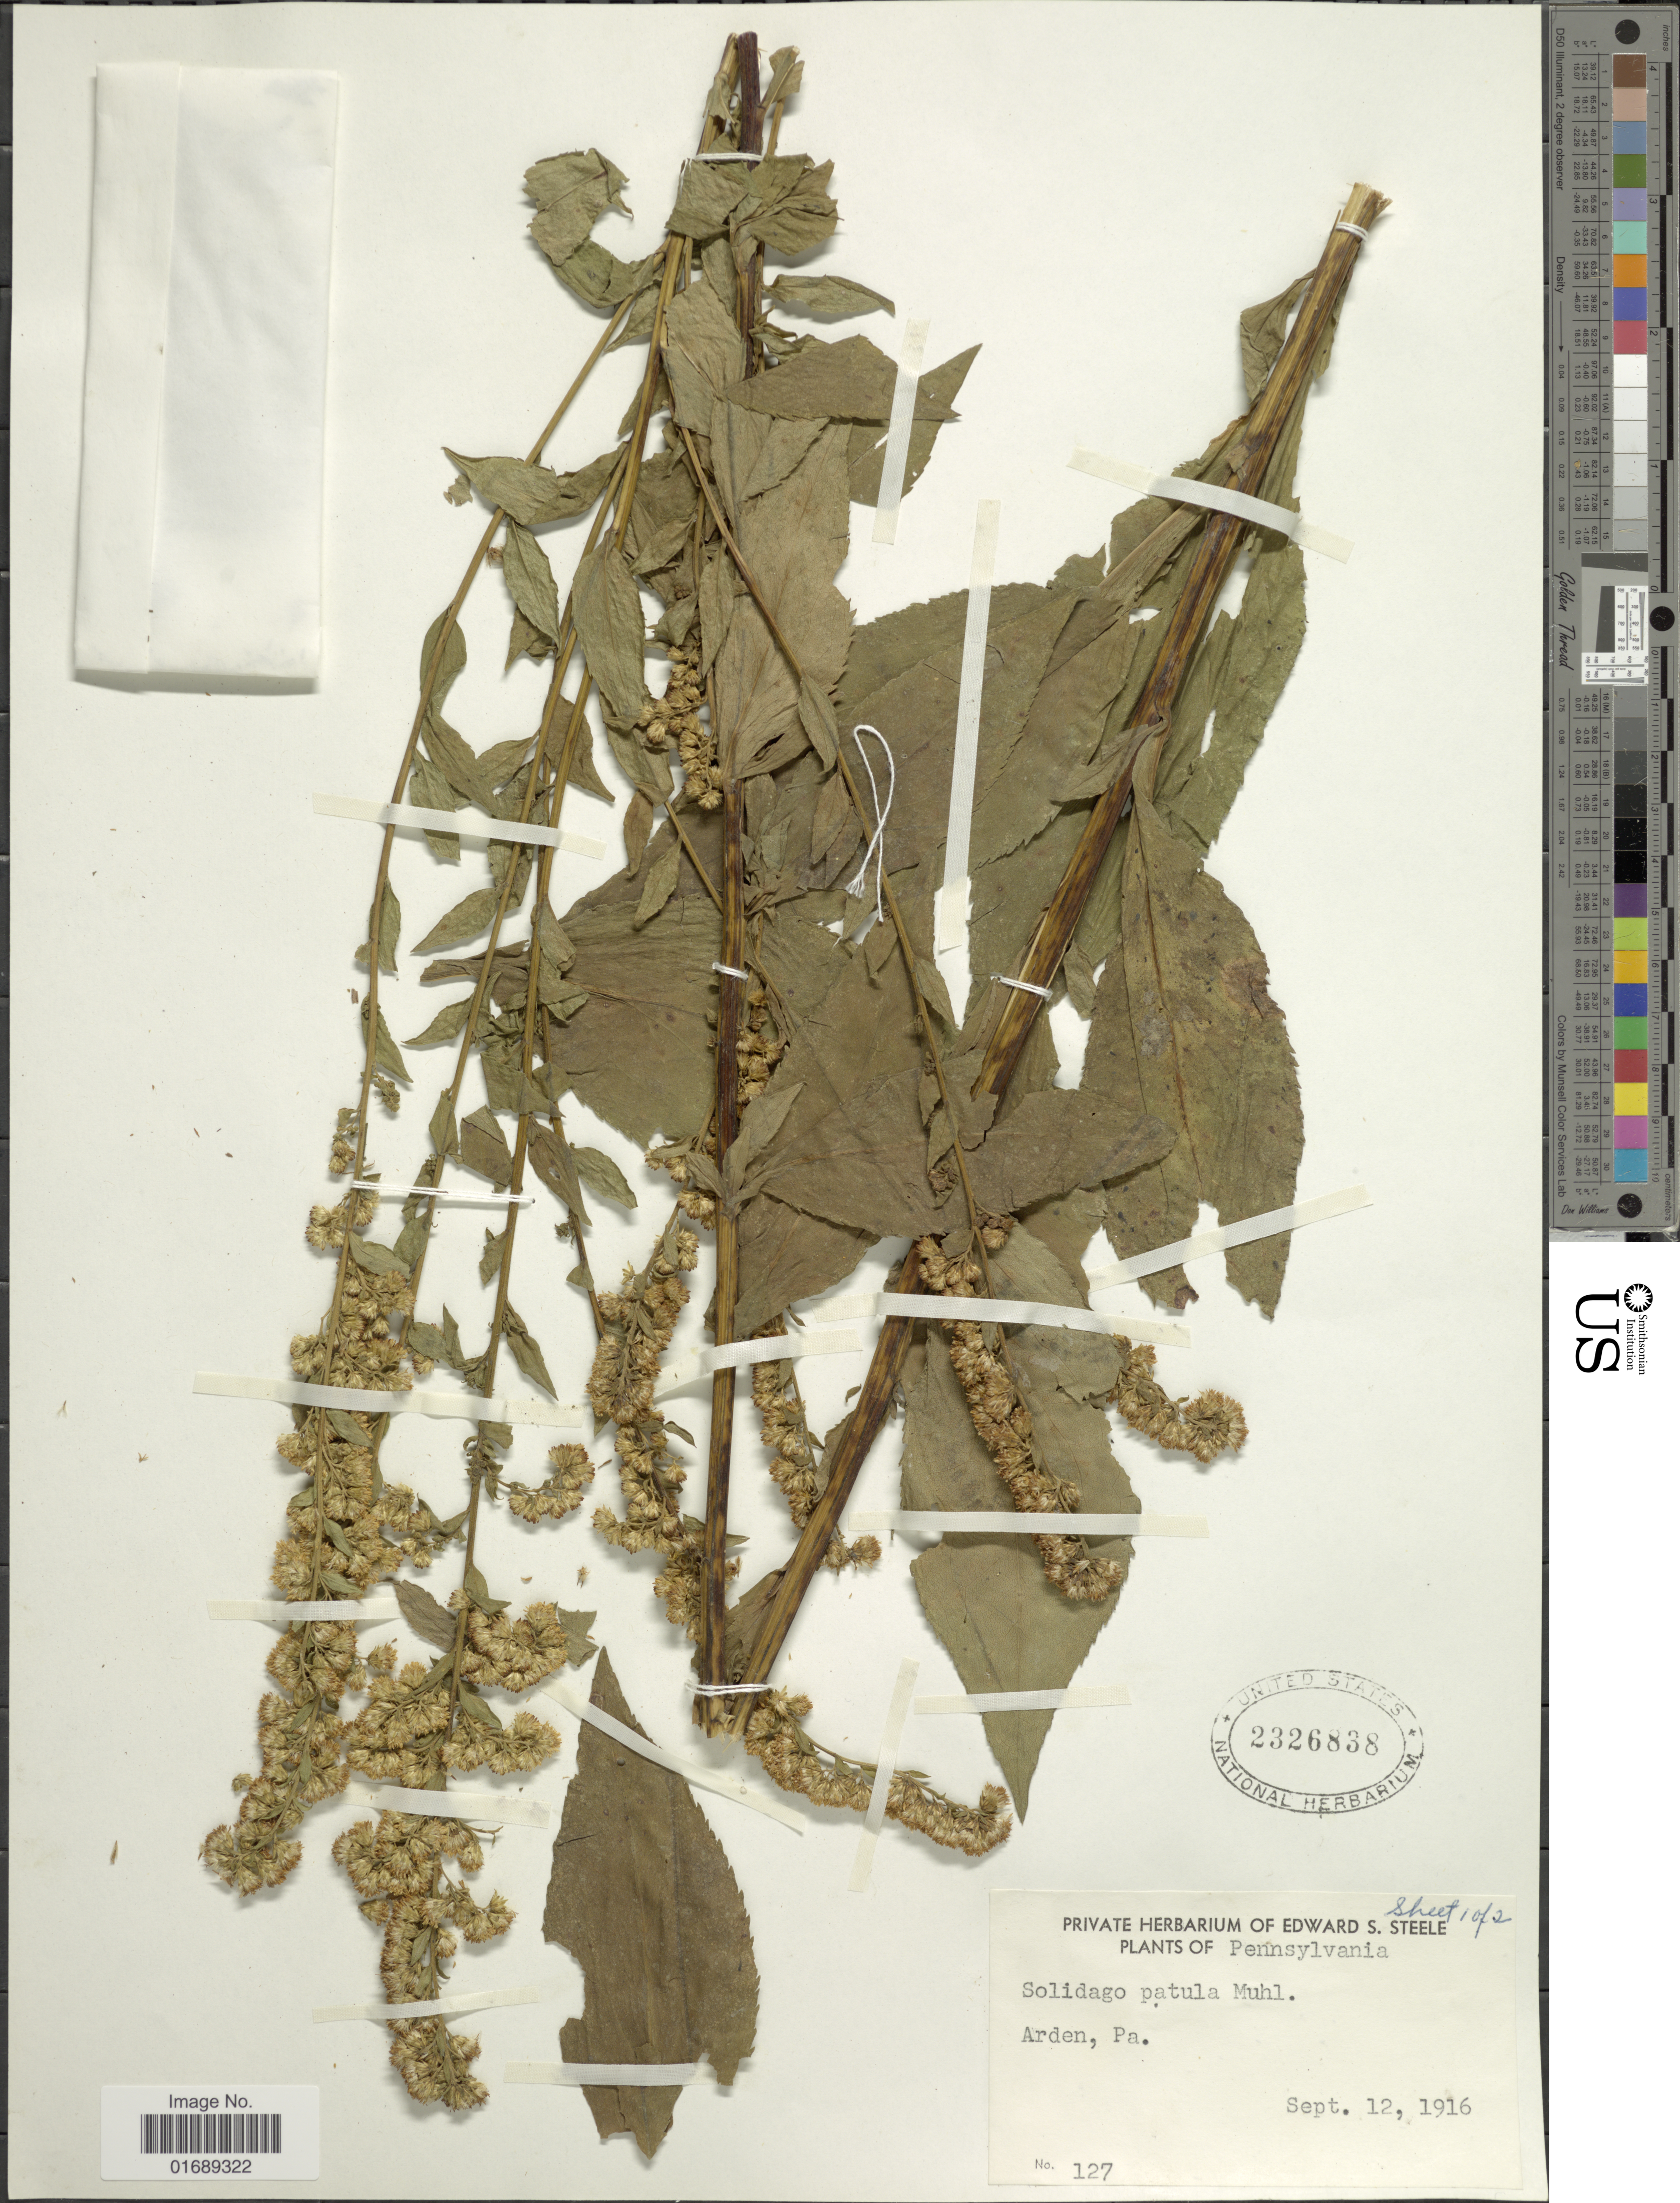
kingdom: Plantae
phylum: Tracheophyta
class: Magnoliopsida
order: Asterales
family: Asteraceae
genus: Solidago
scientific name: Solidago patula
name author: Muhl. ex Willd.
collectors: ex herb. Edward S. Steele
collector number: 127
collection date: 1916-09-12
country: United States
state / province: Pennsylvania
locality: Arden, Pa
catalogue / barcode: US 2326838